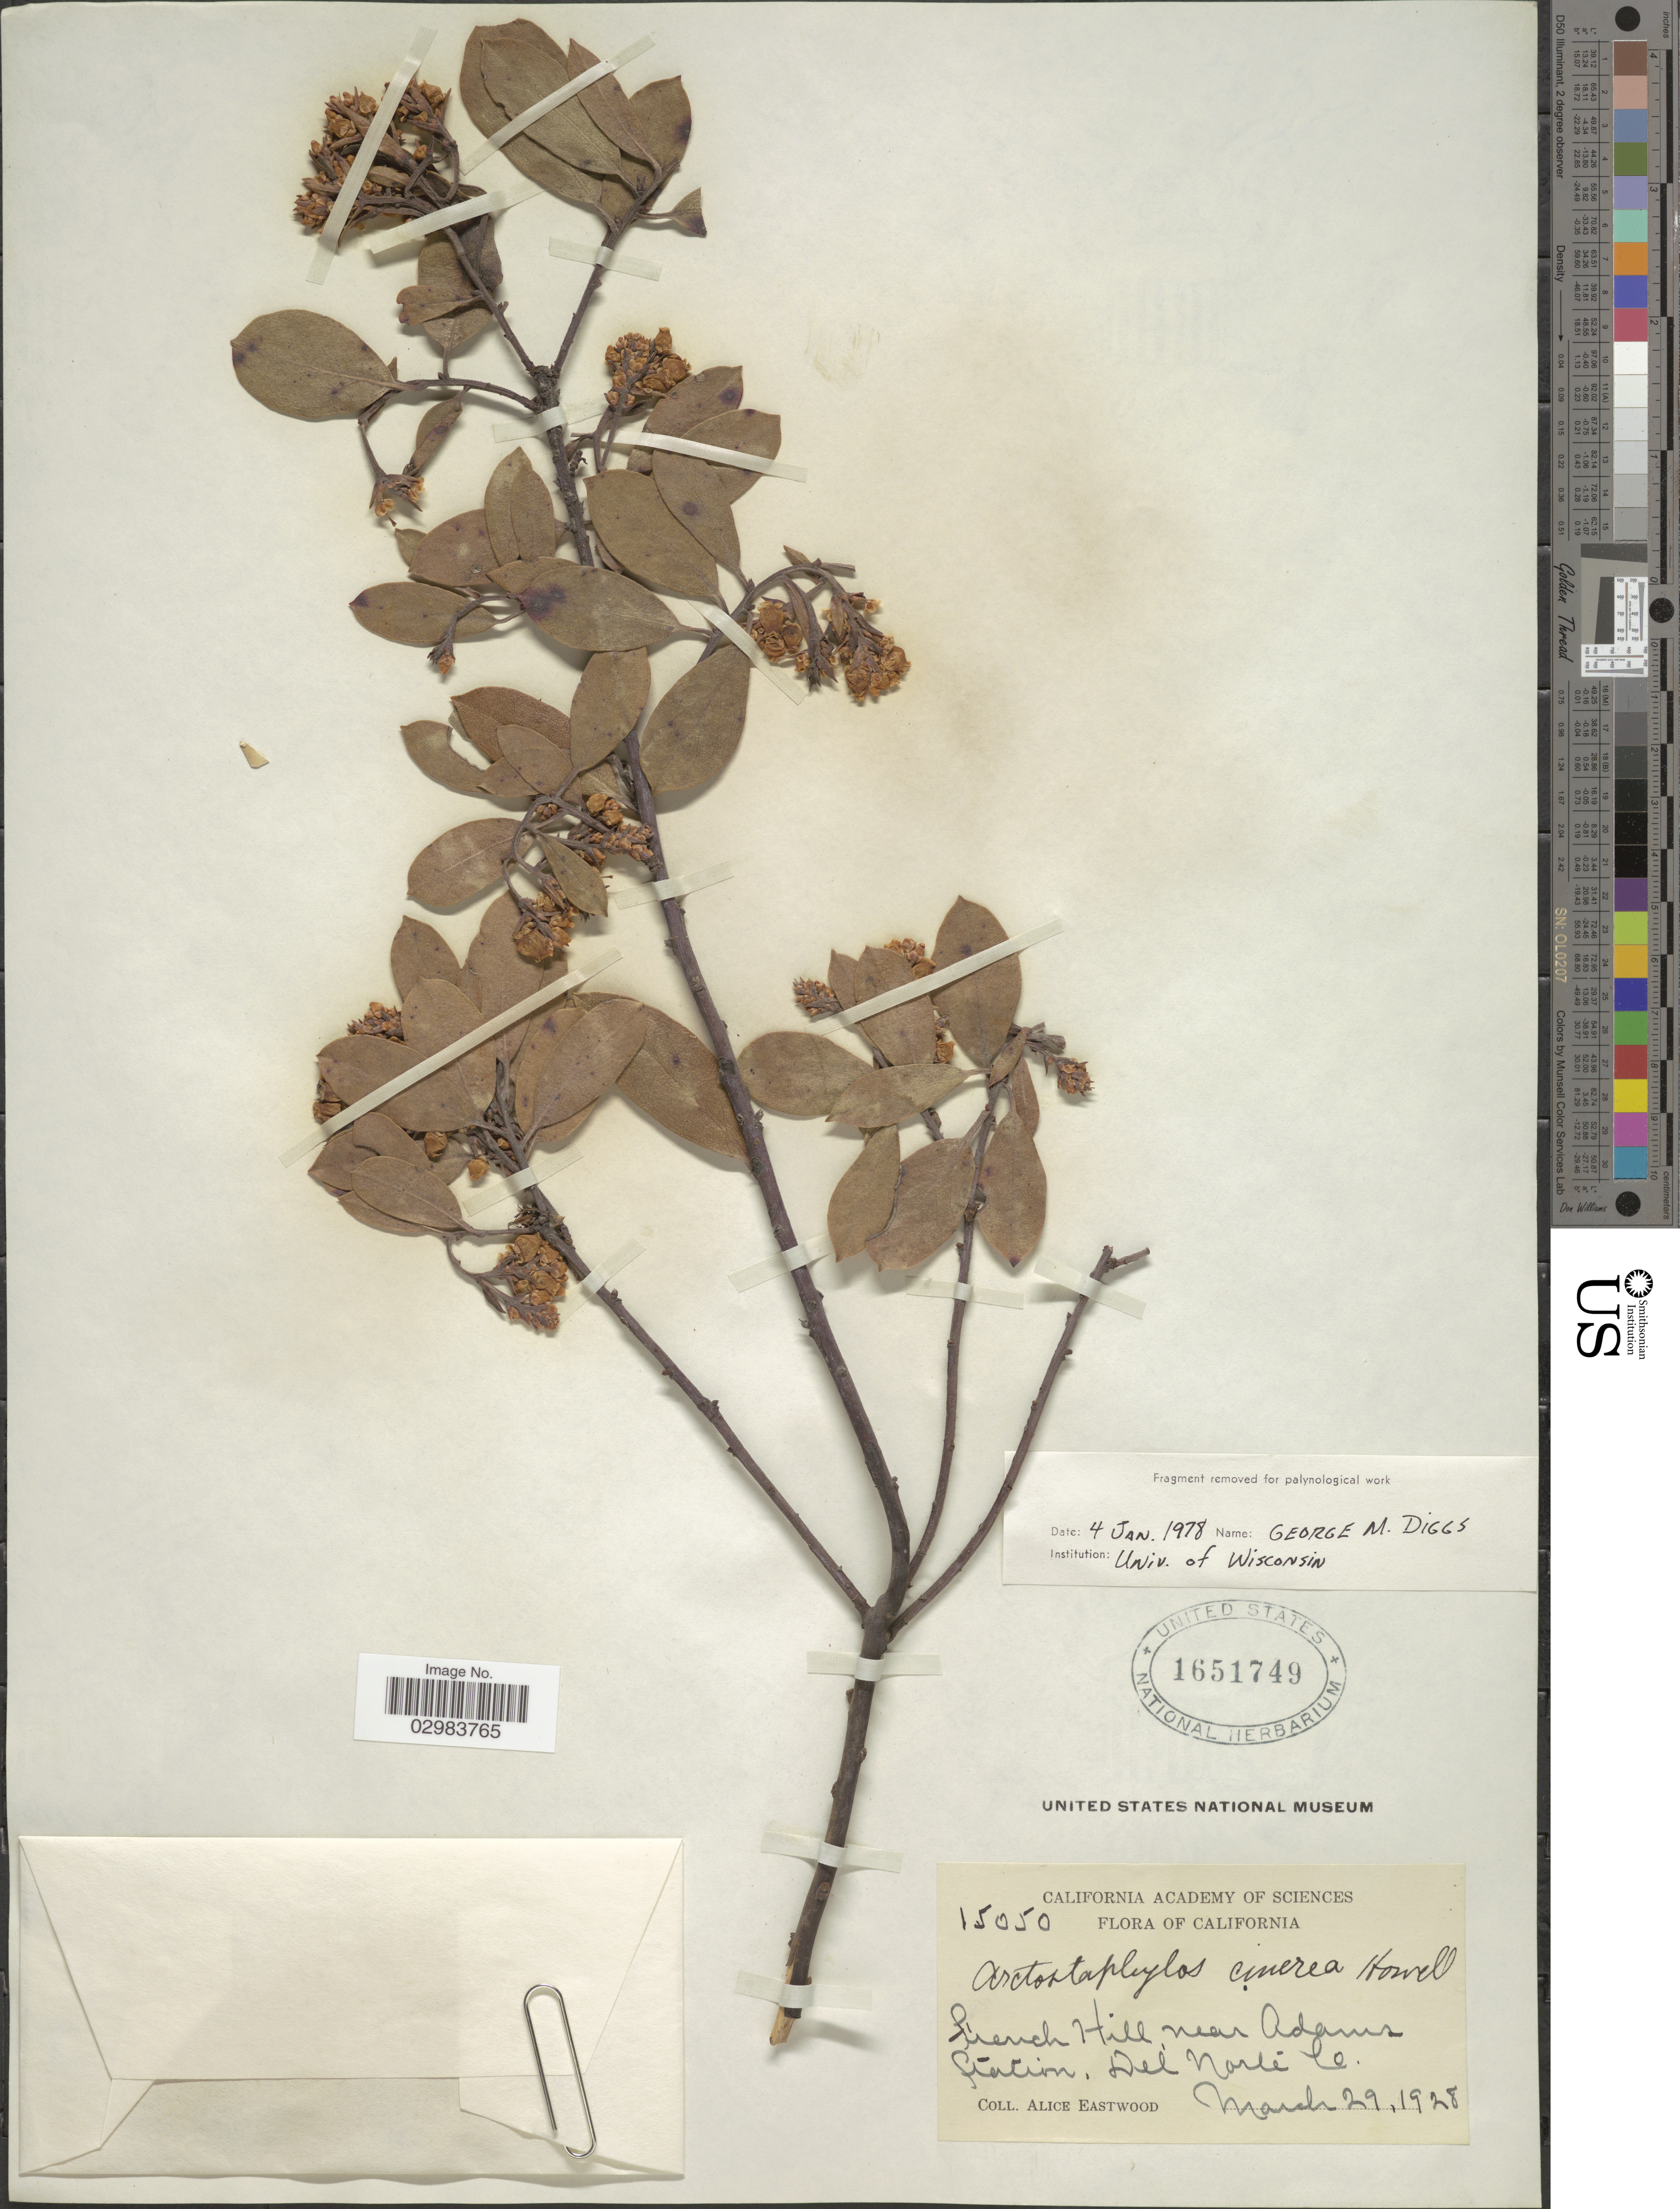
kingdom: Plantae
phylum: Tracheophyta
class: Magnoliopsida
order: Ericales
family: Ericaceae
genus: Arctostaphylos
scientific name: Arctostaphylos cinerea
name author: Howell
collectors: A. Eastwood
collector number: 15050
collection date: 1928-03-29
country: United States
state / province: California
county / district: Del Norte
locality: French Hill near Adams Station, Del Norte Co.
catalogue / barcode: US 1651749